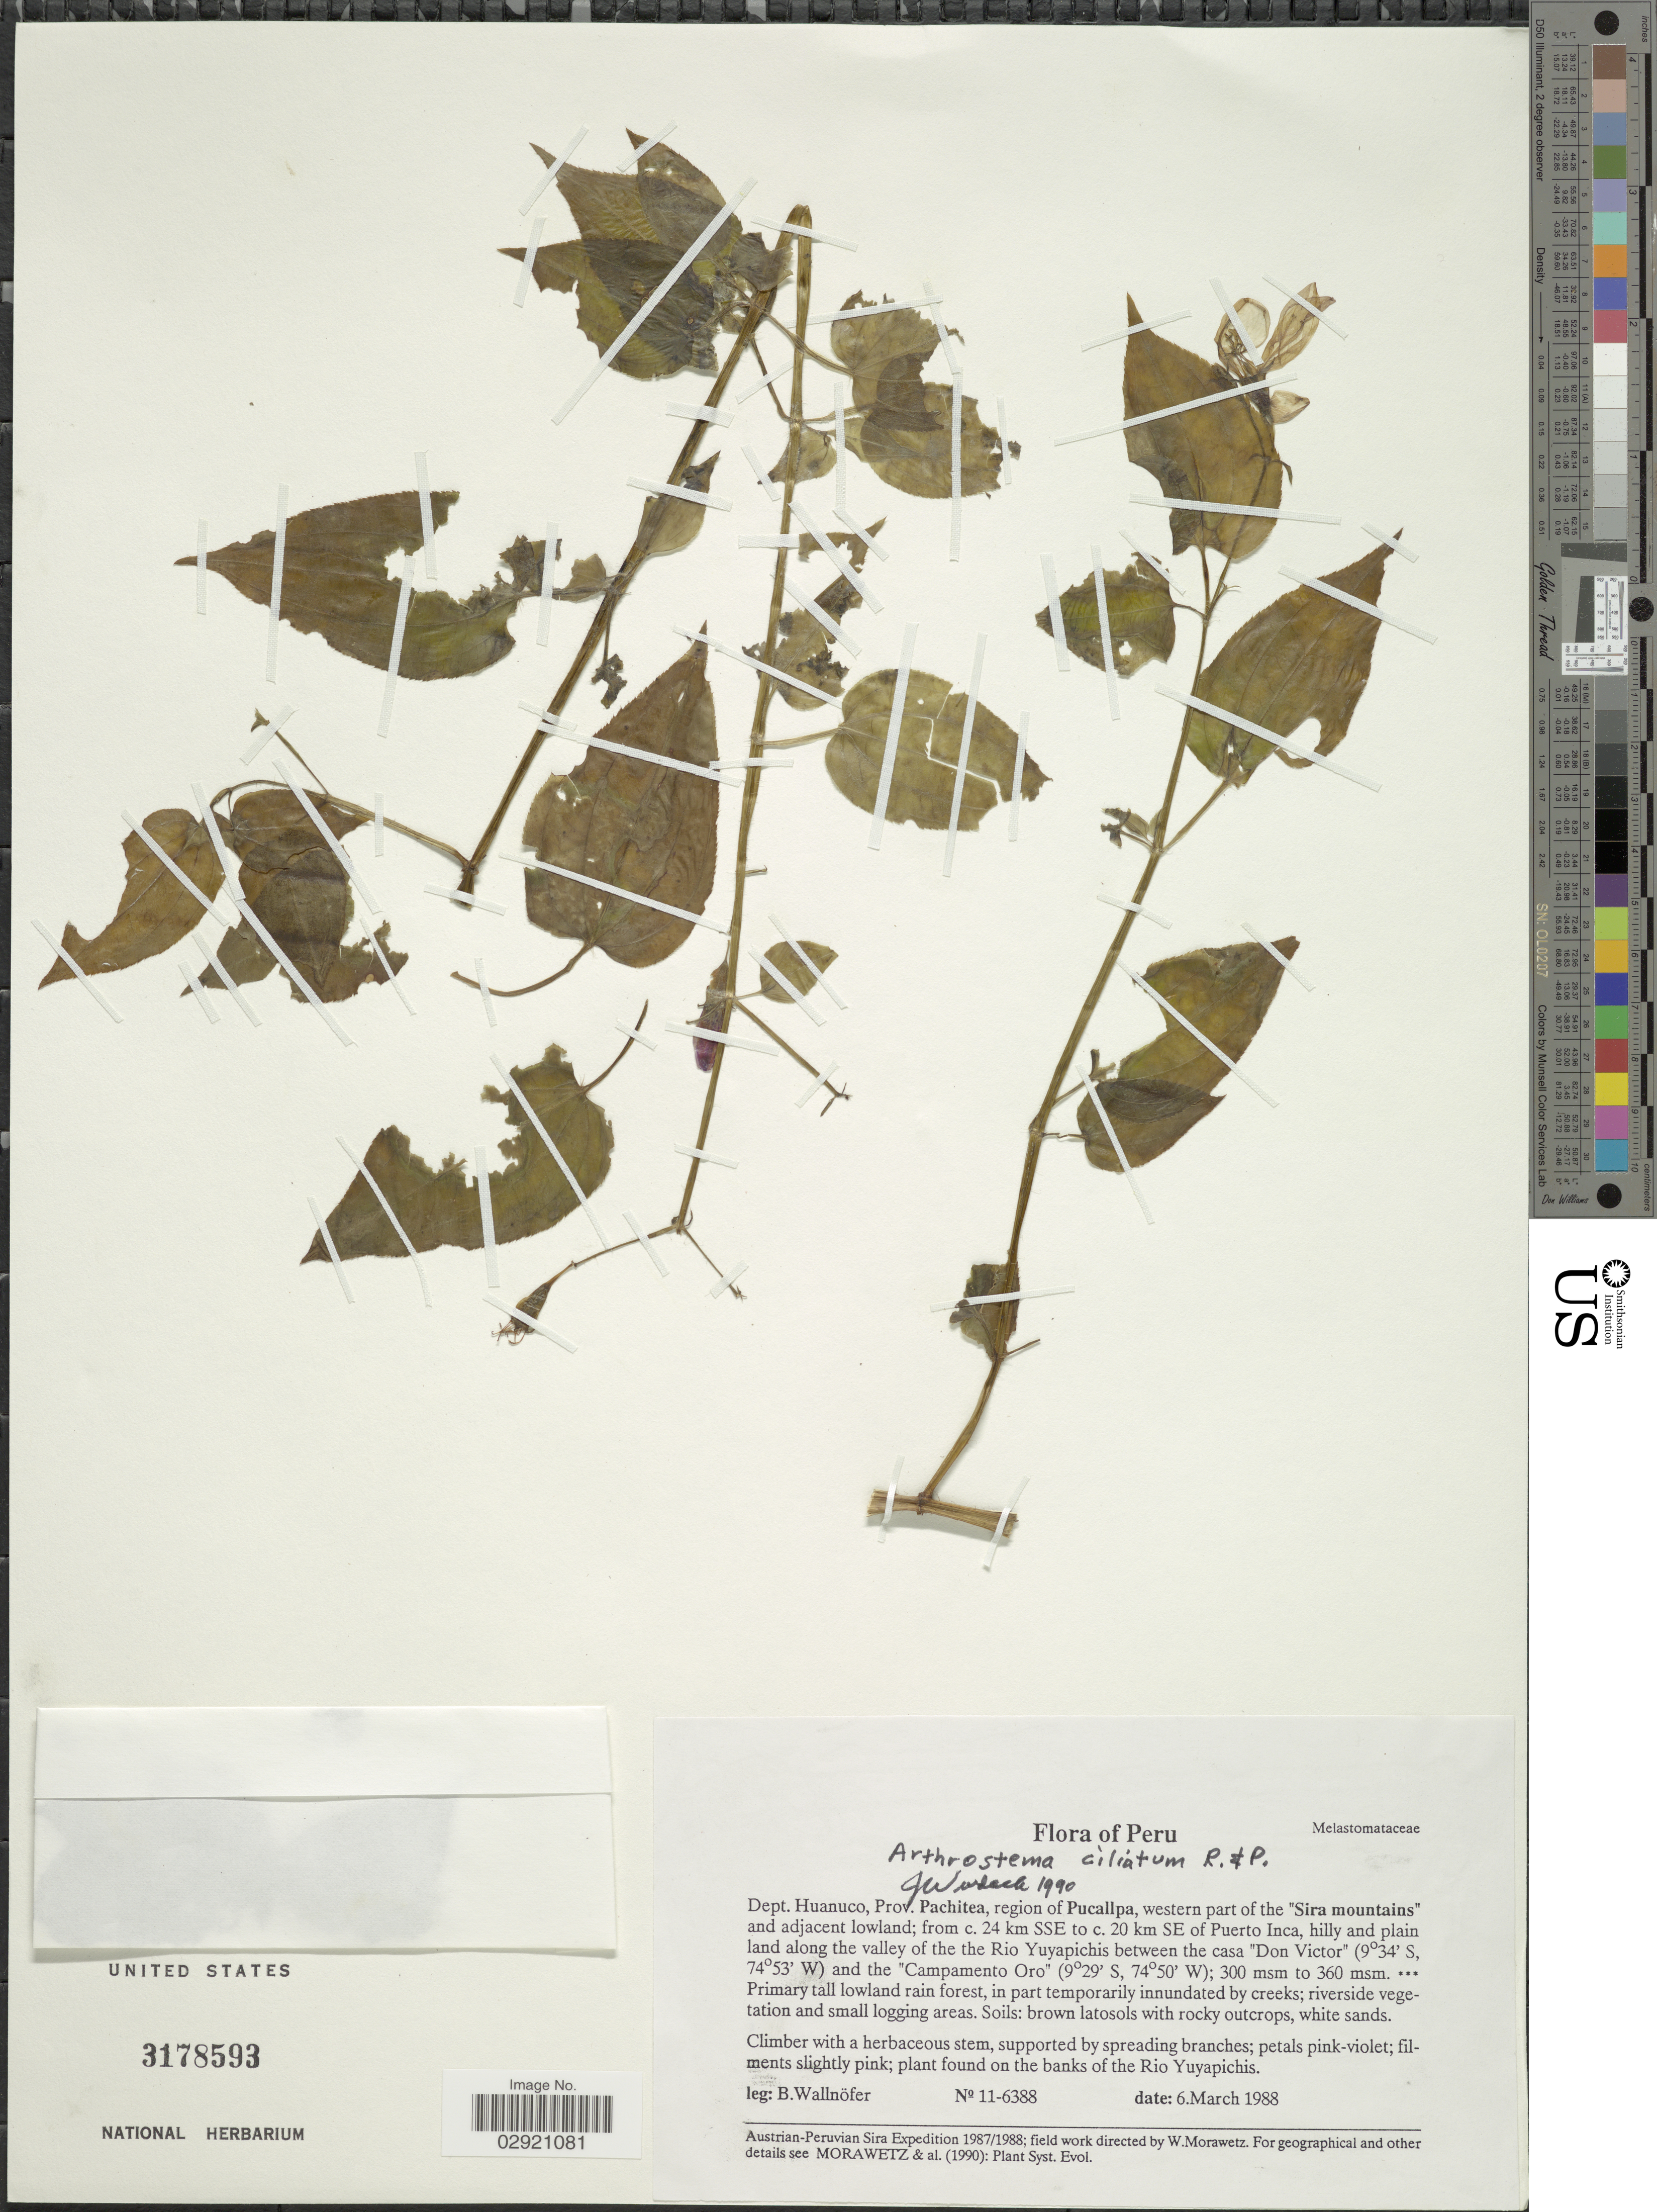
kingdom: Plantae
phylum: Tracheophyta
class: Magnoliopsida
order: Myrtales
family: Melastomataceae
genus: Arthrostemma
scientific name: Arthrostemma ciliatum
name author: Pav. ex D. Don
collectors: B. Wallnöfer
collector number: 11-6388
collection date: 1988-03-06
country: Peru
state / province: Huánuco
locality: Dept. Huanuco, Prov. Pachitea, region of Pucallpa, western part of the Sira mountains: and adjacent lowland; from c. 24 km SE of Puerto Inca, hilly and plain land along the valley of the the Rio Yuyapichis between the casa "Don Victor" and the "Campamento Oro". On the banks of the Rio Yuyapichis.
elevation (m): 360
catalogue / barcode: US 3178593